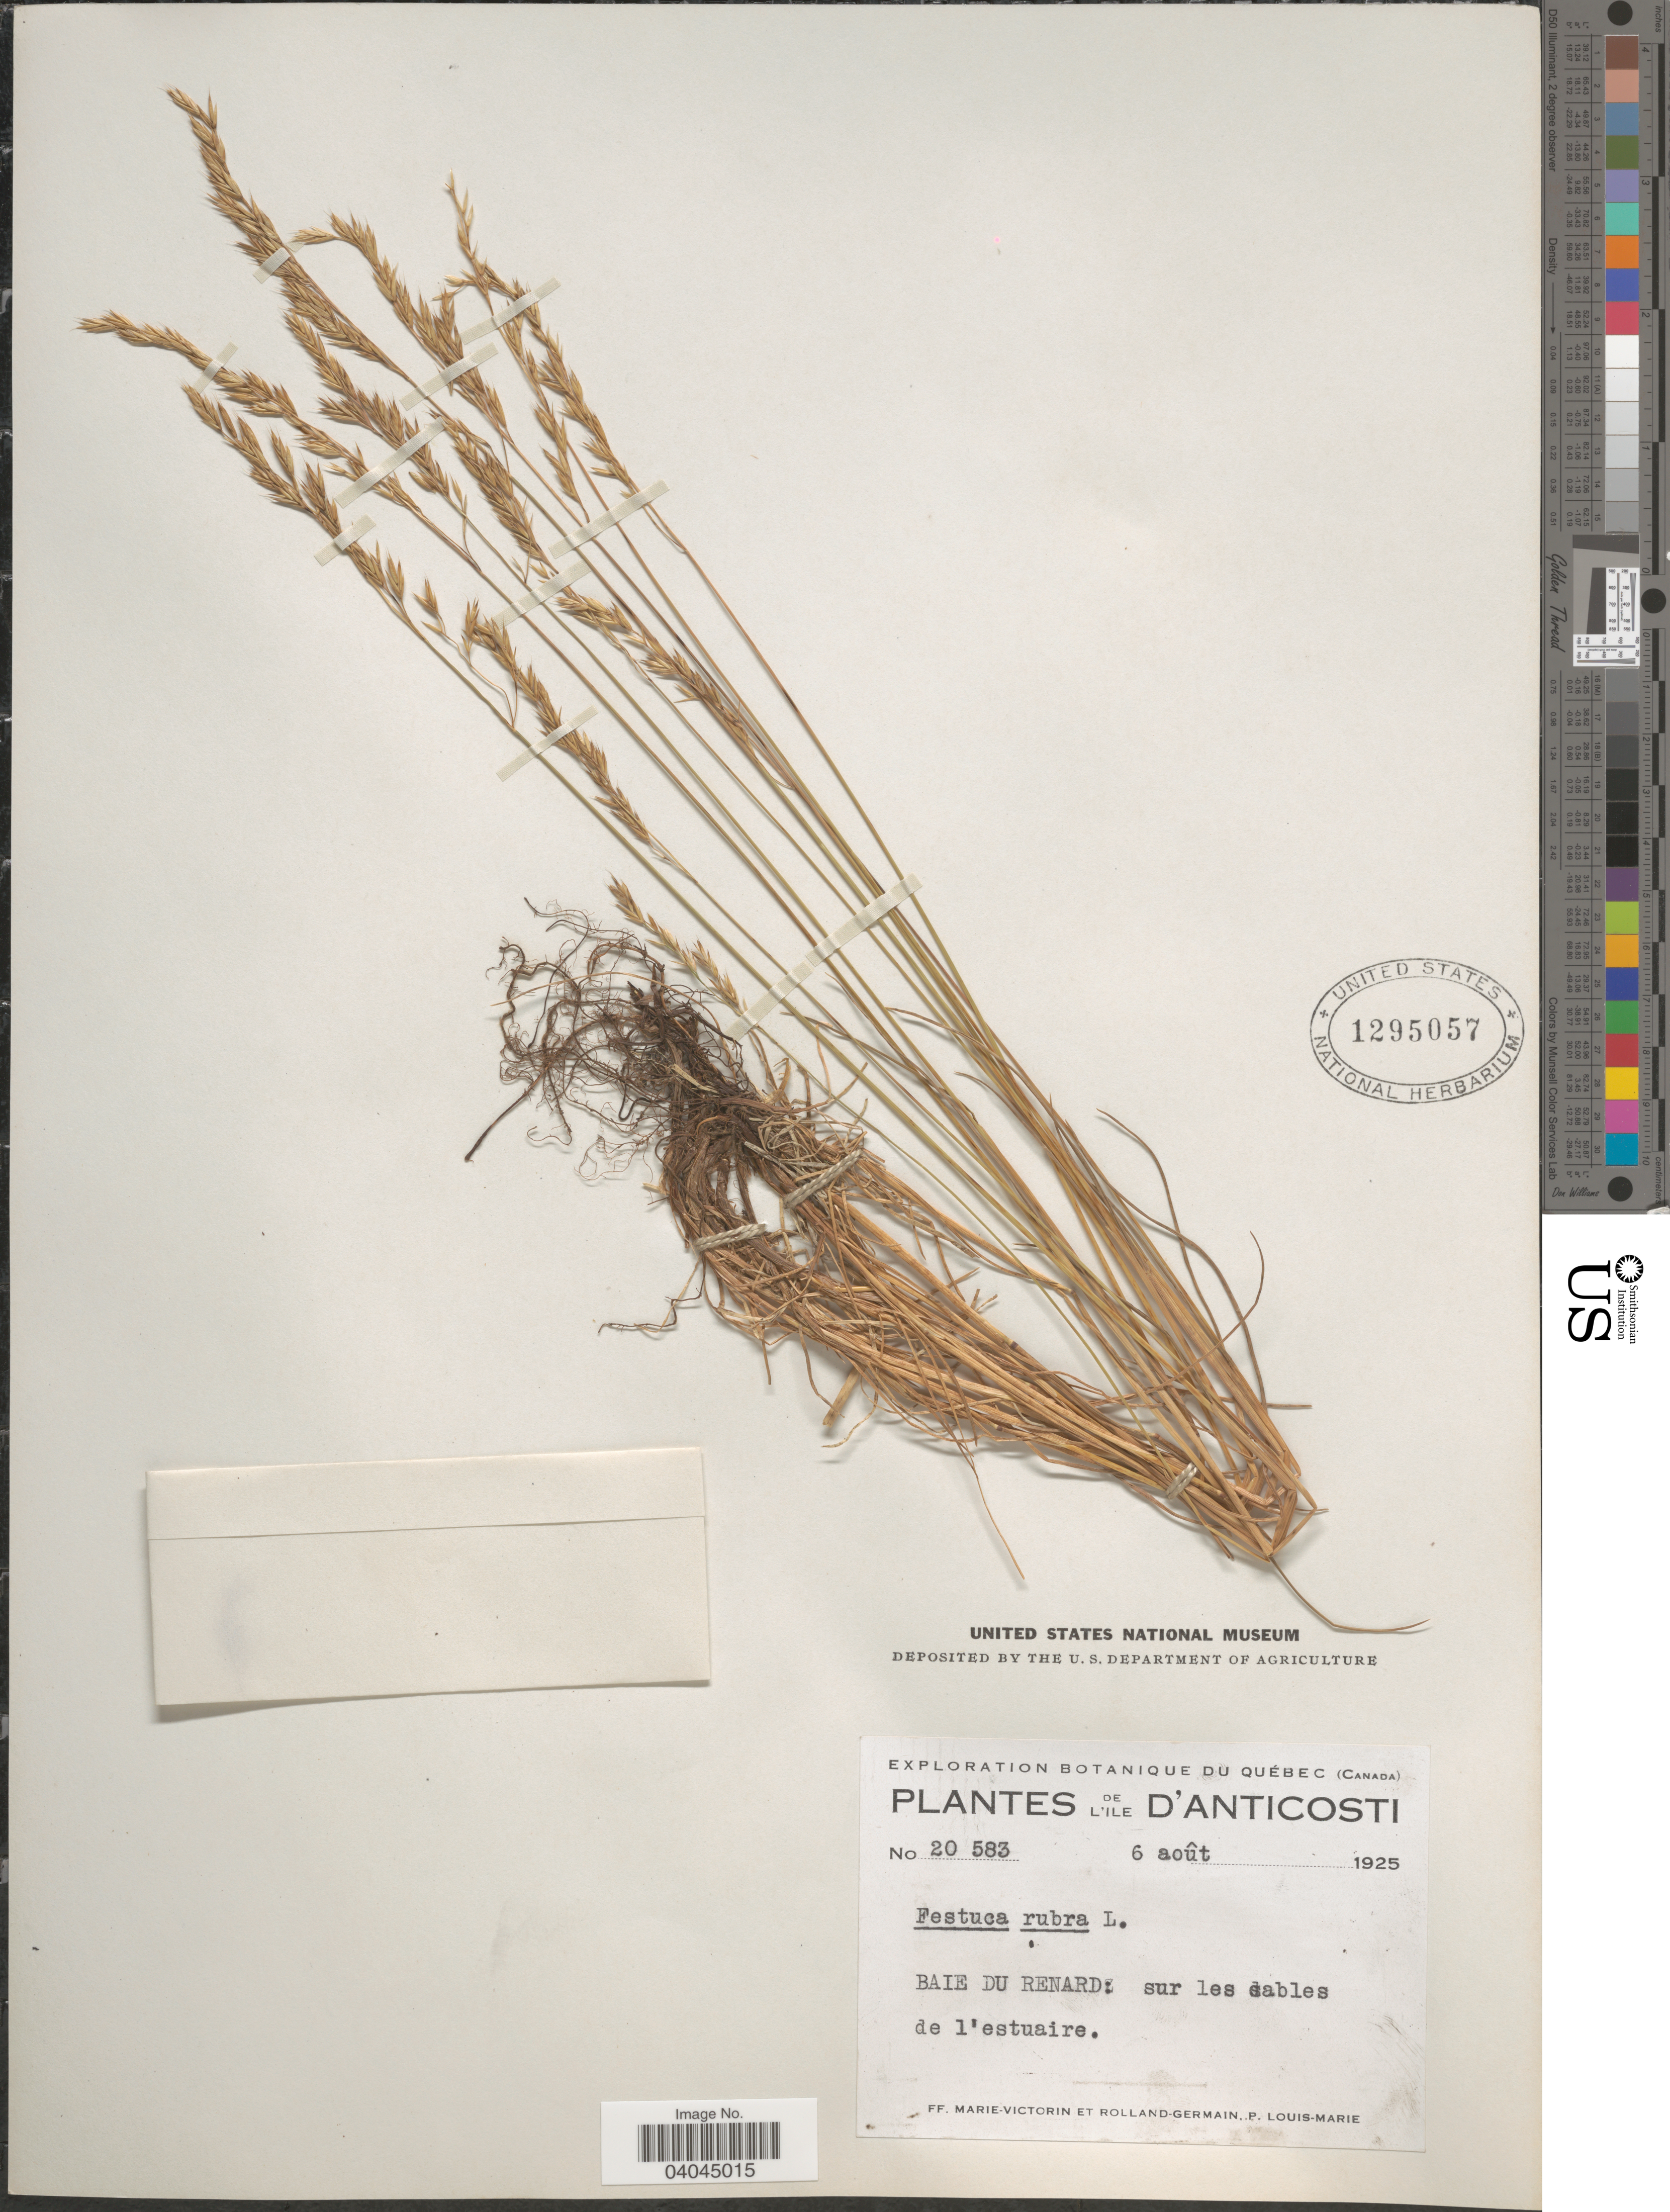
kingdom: Plantae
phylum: Tracheophyta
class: Liliopsida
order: Poales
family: Poaceae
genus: Festuca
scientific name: Festuca rubra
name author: L.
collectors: F. Marie-Victorin, Rolland-Germain & L.-M. LaLonde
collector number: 20583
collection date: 1925-08-06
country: Canada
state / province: Quebec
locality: L'ile D'Anticosti. Baie du Renard: sur les sables de l'estuaire.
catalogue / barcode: US 1295057